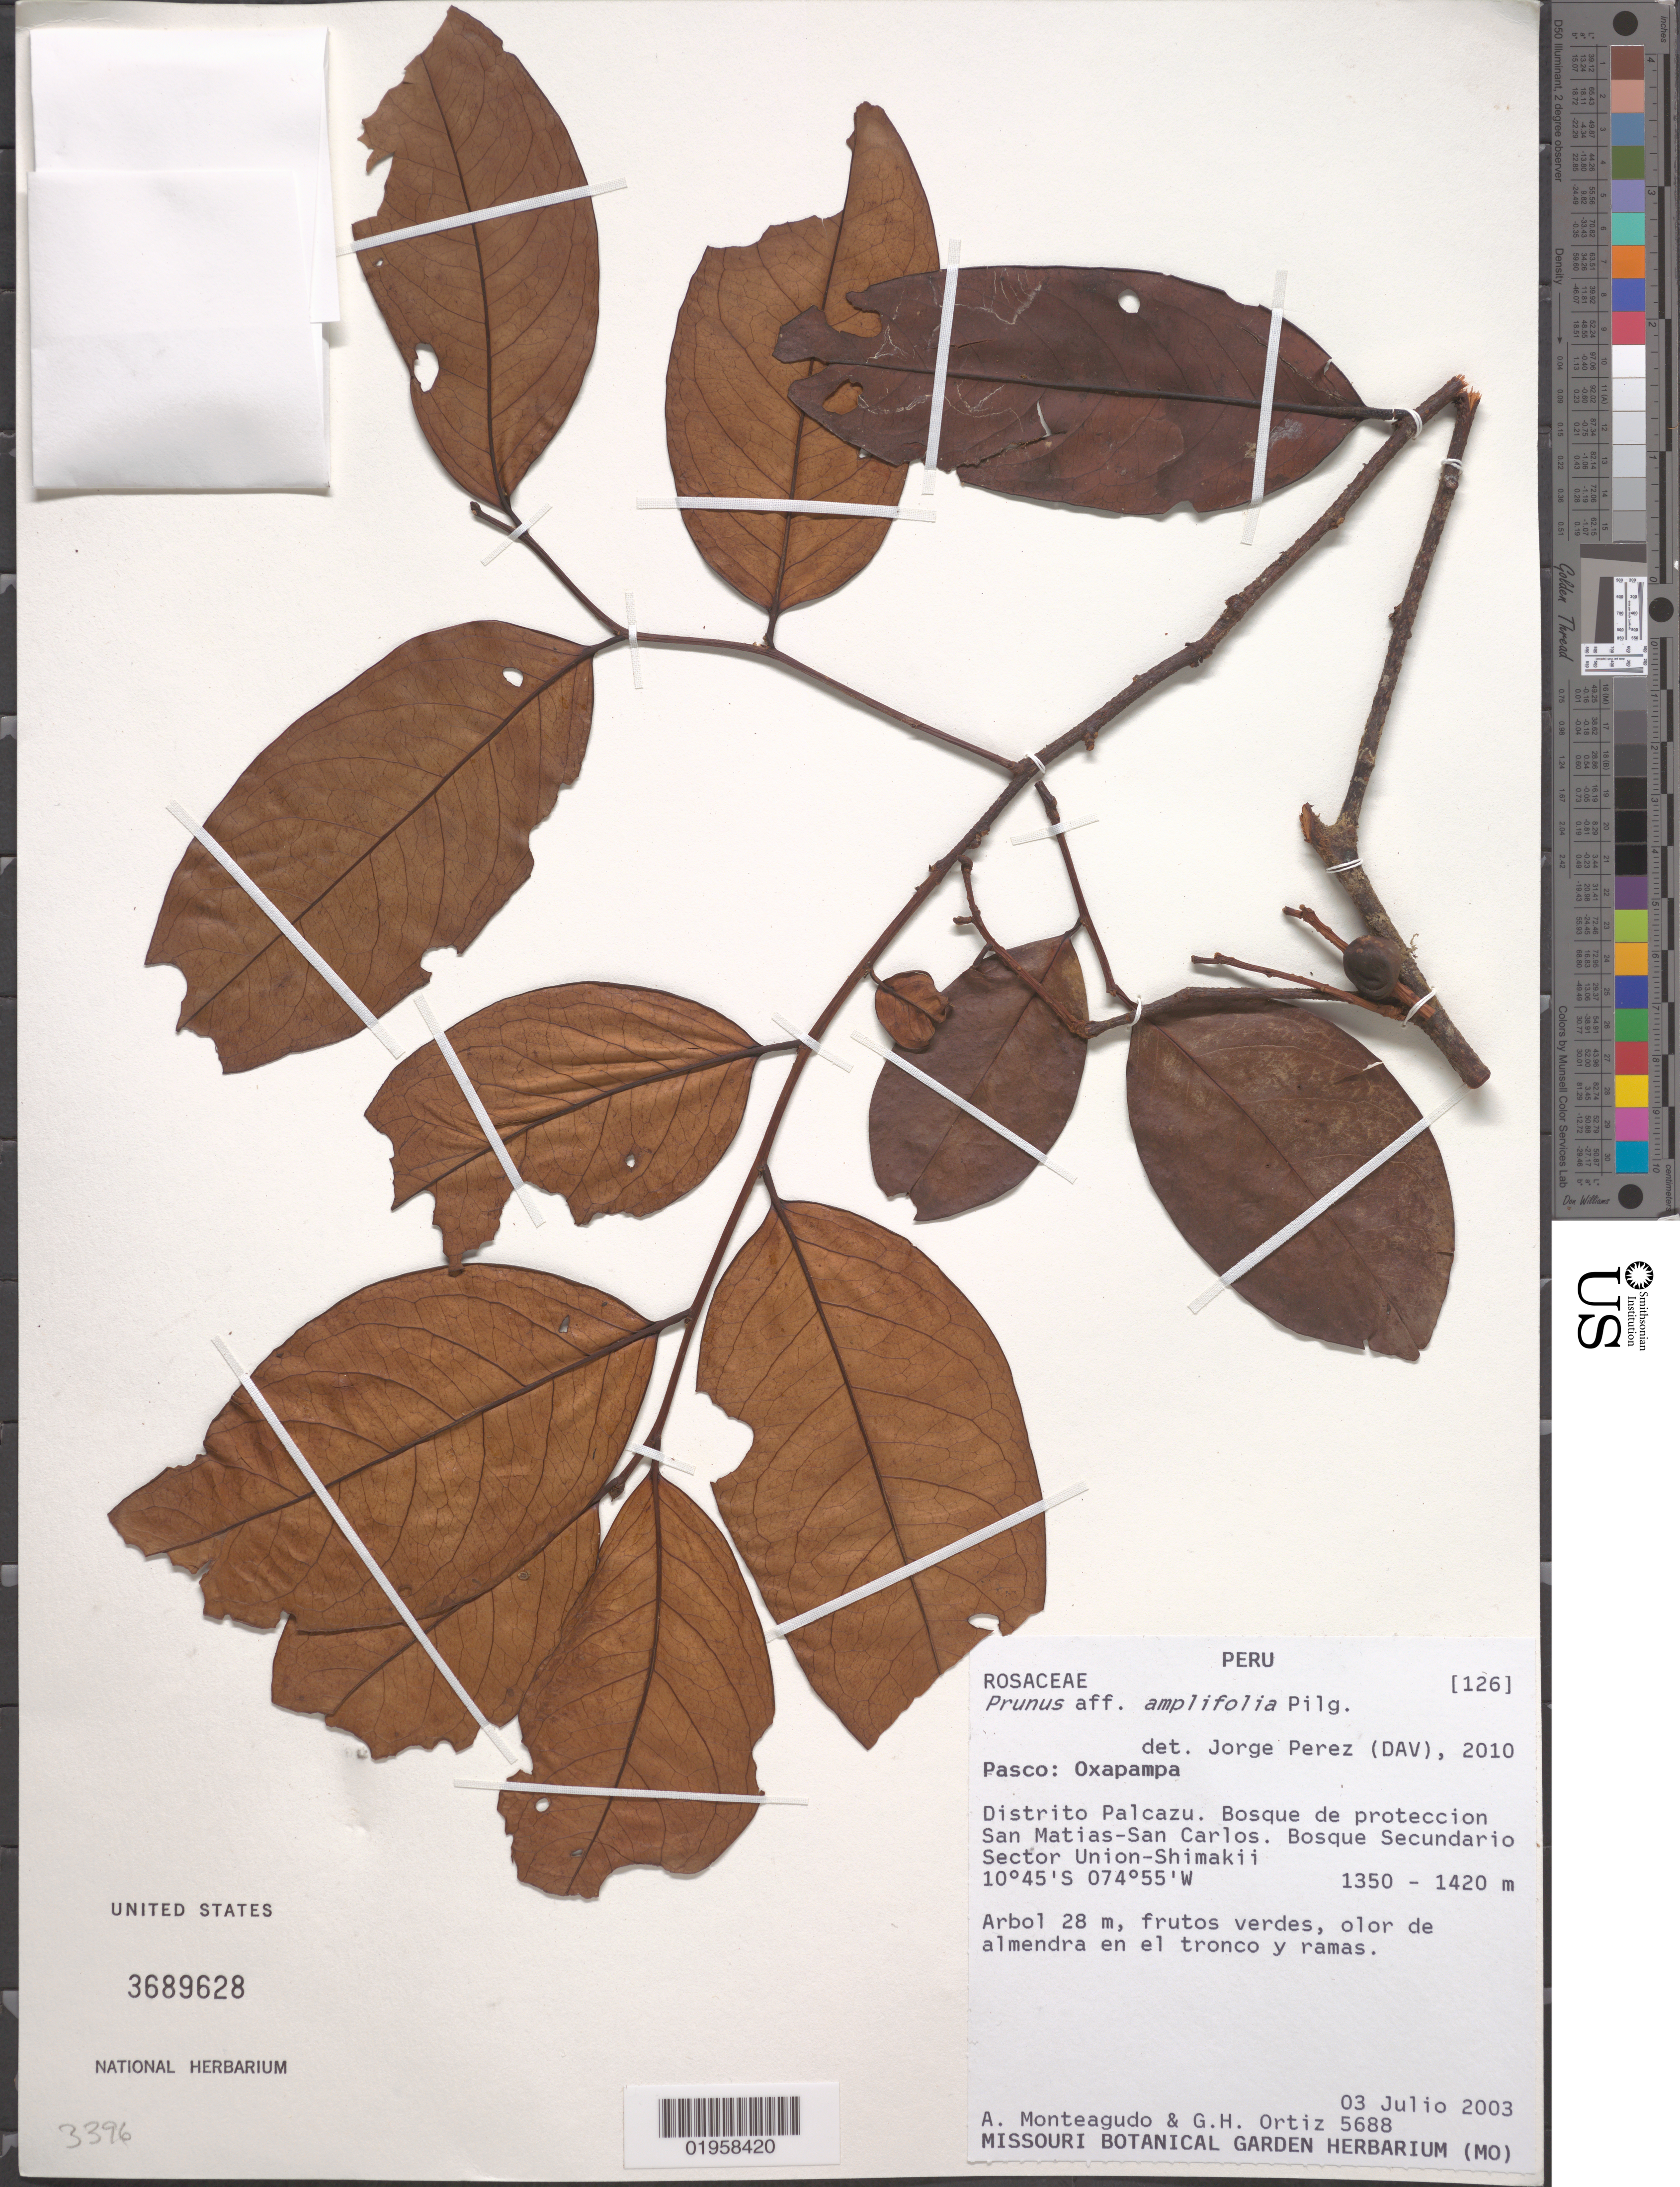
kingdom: Plantae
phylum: Tracheophyta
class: Magnoliopsida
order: Rosales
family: Rosaceae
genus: Prunus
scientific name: Prunus amplifolia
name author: Pilg.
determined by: Pérez, J. A.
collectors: A. Monteagudo & G. Ortiz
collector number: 5688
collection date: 2003-07-03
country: Peru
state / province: Pasco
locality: Oxapampa. Distrito Palcazu. Bosque de proteccion San Matias-San Carlos. Sector Union-Shimakii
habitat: Bosque secundario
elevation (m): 1350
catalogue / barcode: US 3689628